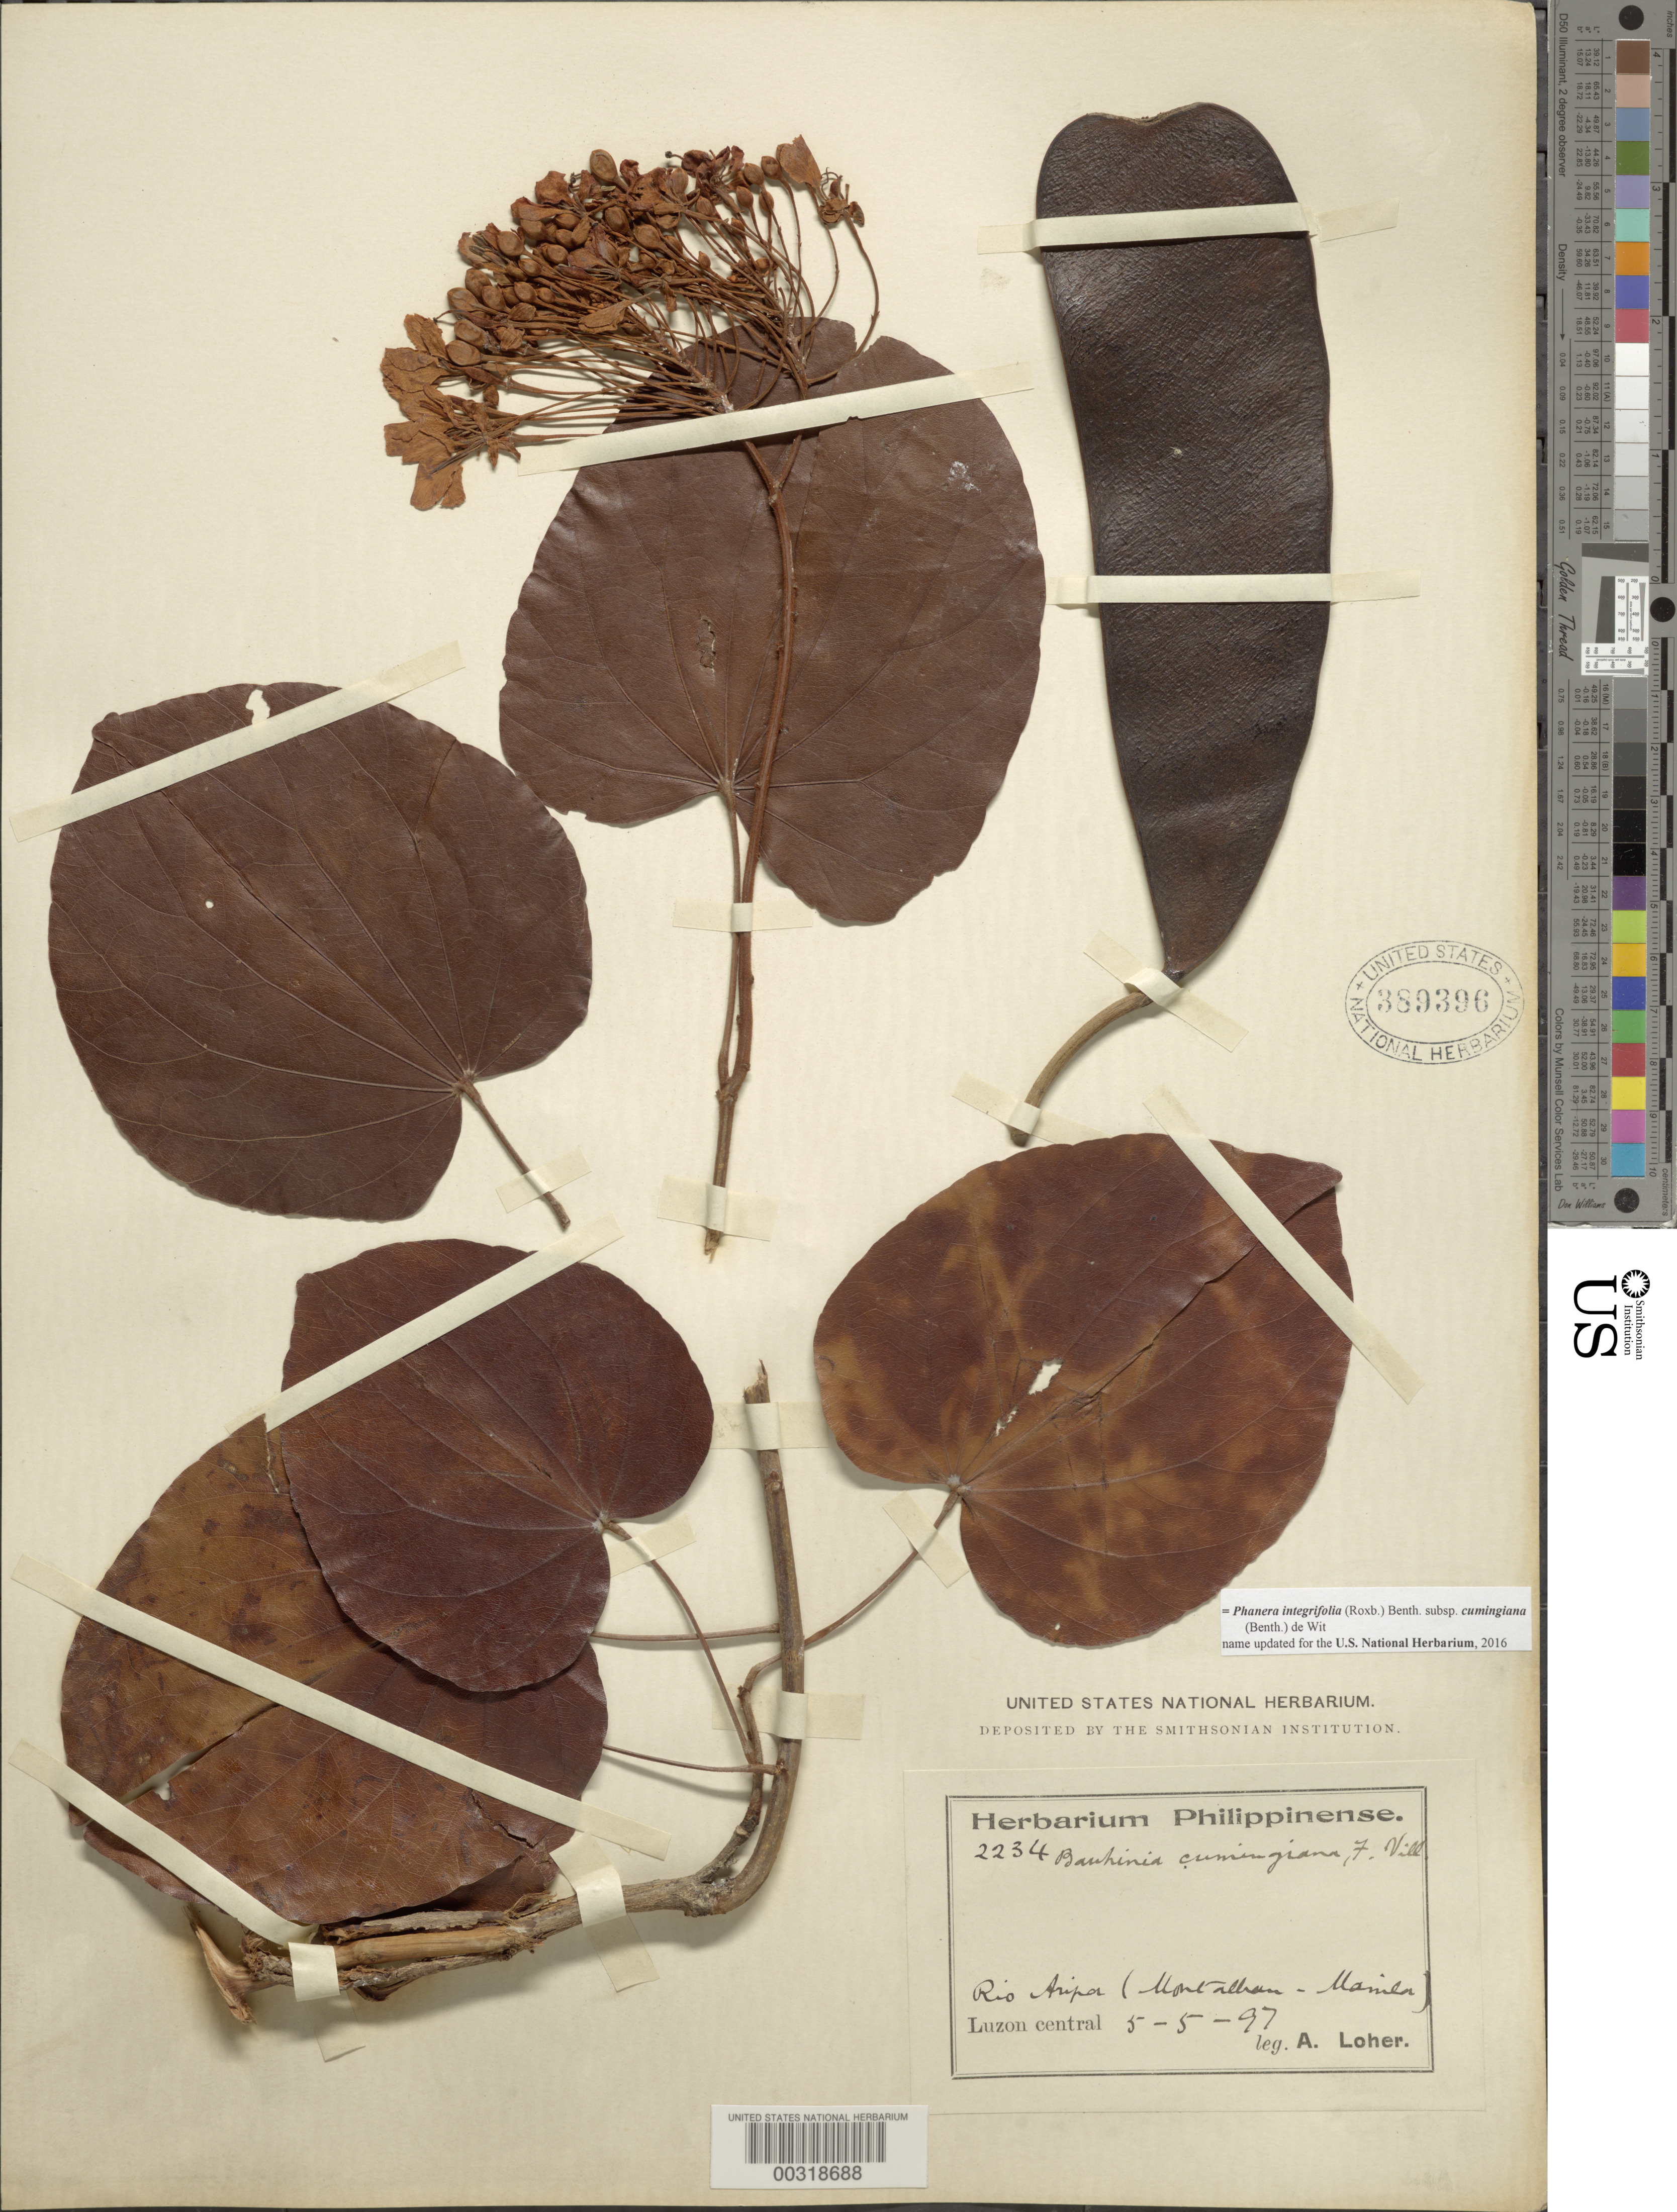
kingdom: Plantae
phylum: Tracheophyta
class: Magnoliopsida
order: Fabales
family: Fabaceae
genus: Phanera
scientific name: Phanera integrifolia subsp. cumingiana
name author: (Benth.) de Wit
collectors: A. Loher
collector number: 2234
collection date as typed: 05 May 1897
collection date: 1897-05-05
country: Philippines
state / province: National Capital Region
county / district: Manila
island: Luzon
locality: Rio aripa, montalban, manila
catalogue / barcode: US 389396